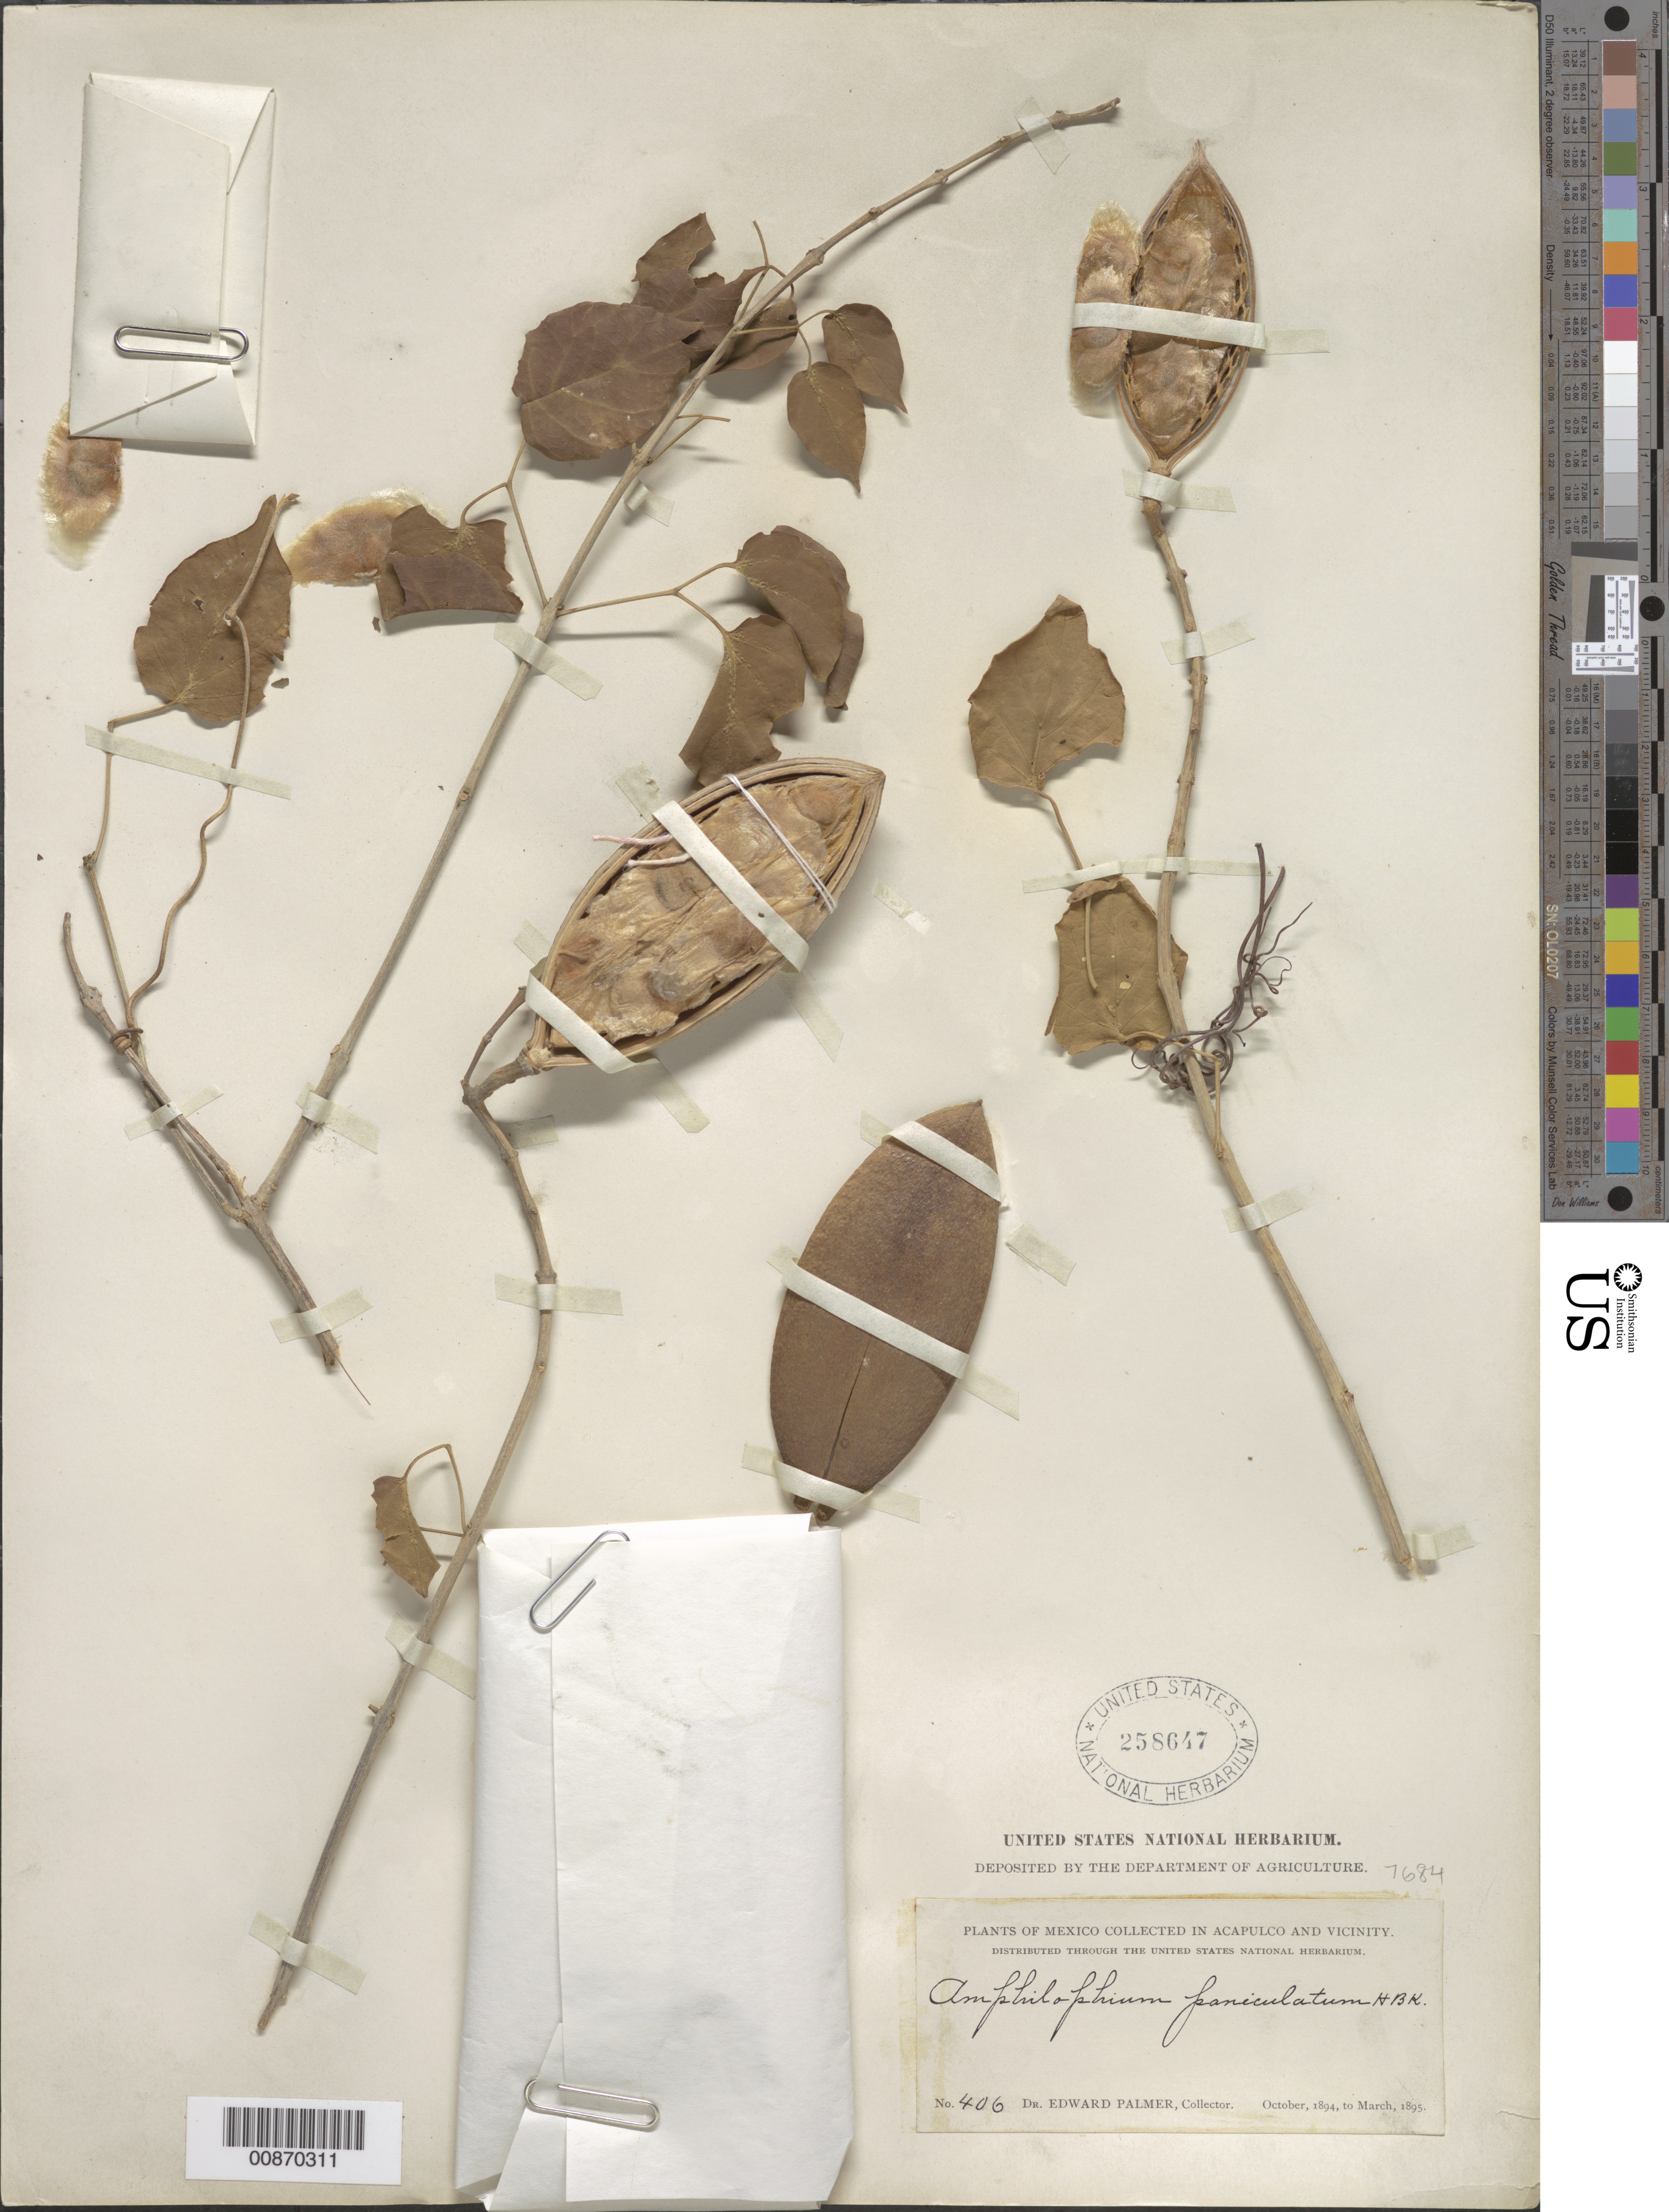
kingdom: Plantae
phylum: Tracheophyta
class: Magnoliopsida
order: Lamiales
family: Bignoniaceae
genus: Amphilophium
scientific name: Amphilophium paniculatum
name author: (L.) Kunth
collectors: E. Palmer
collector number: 406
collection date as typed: Oct 1894 to -- Mar 1895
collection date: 1894-10/1895-03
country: Mexico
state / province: Guerrero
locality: Acapulco, Guerrero and vicinity.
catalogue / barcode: US 258647